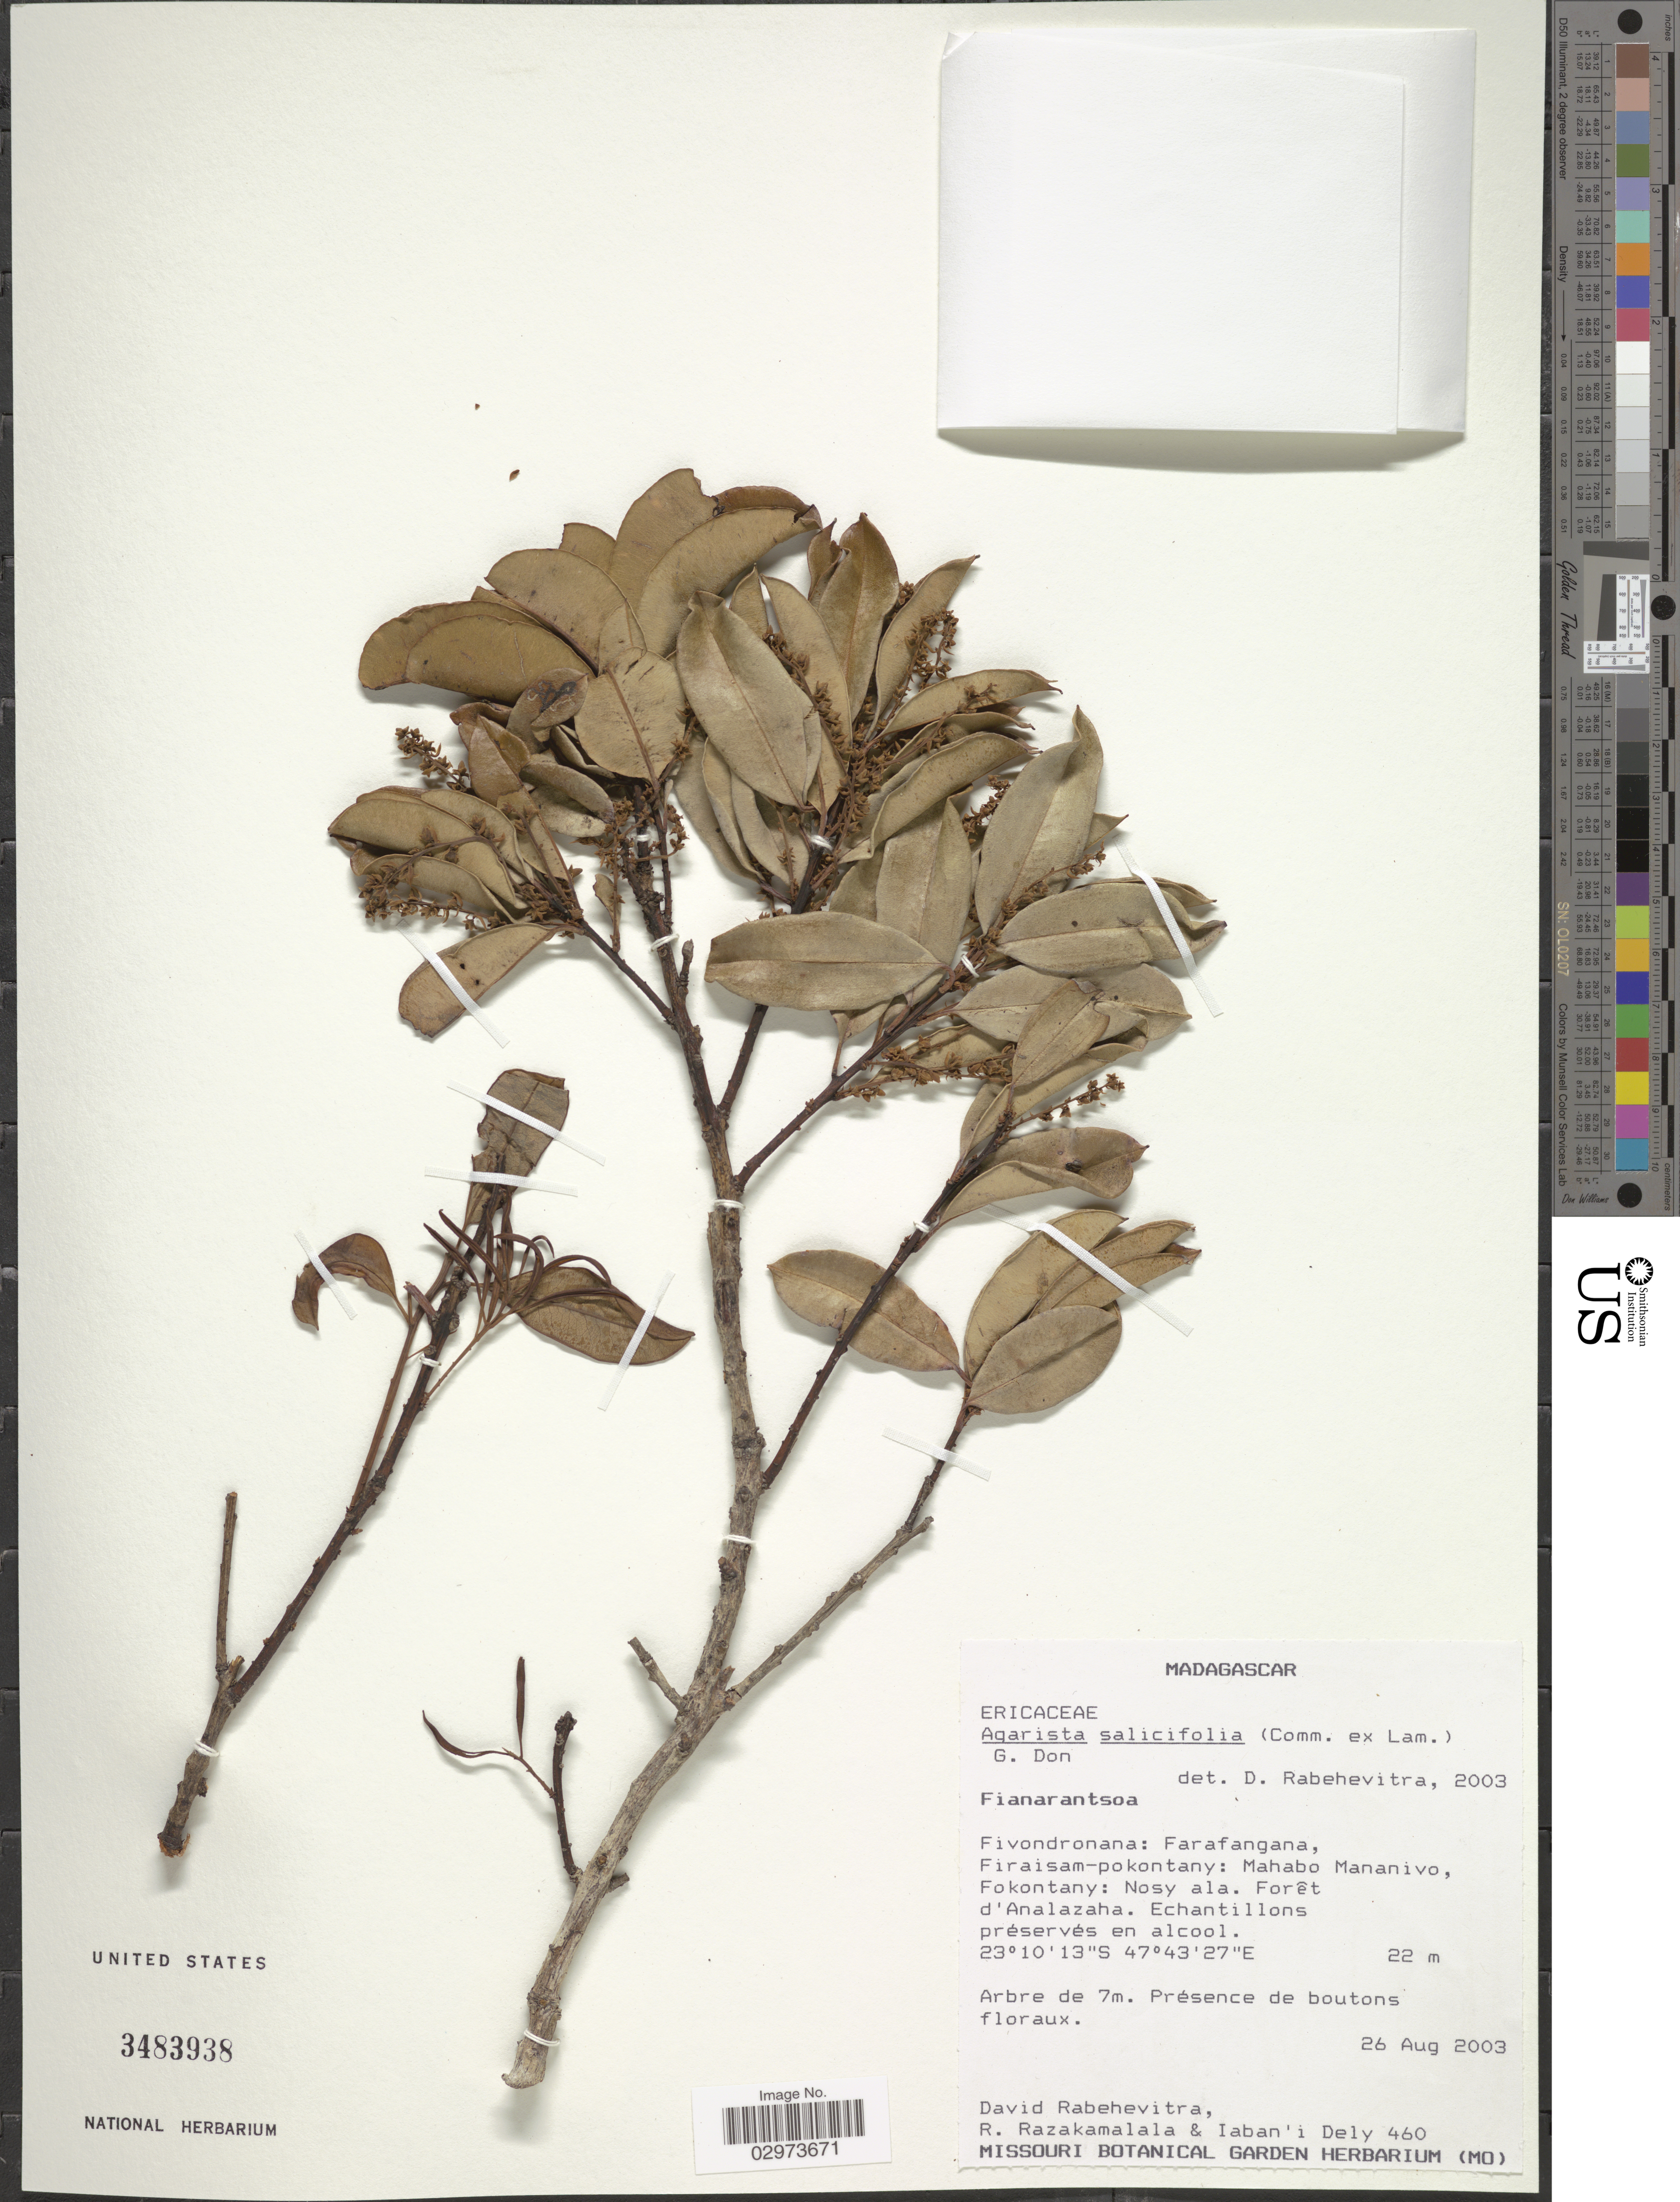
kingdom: Plantae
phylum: Tracheophyta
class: Magnoliopsida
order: Ericales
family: Ericaceae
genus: Agarista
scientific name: Agarista salicifolia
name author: (Lam.) G. Don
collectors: D. Rabehevitra, R. Razakamalala & I. Dely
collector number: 460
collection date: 2003-08-26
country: Madagascar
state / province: Atsimo-Atsinanana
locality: Fivondronana: Farafangana, Firaisam-pokontany: Mahabo Mananivo, Fokontany: Nosy ala. Forêt d'Analazaha.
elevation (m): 22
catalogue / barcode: US 3483938